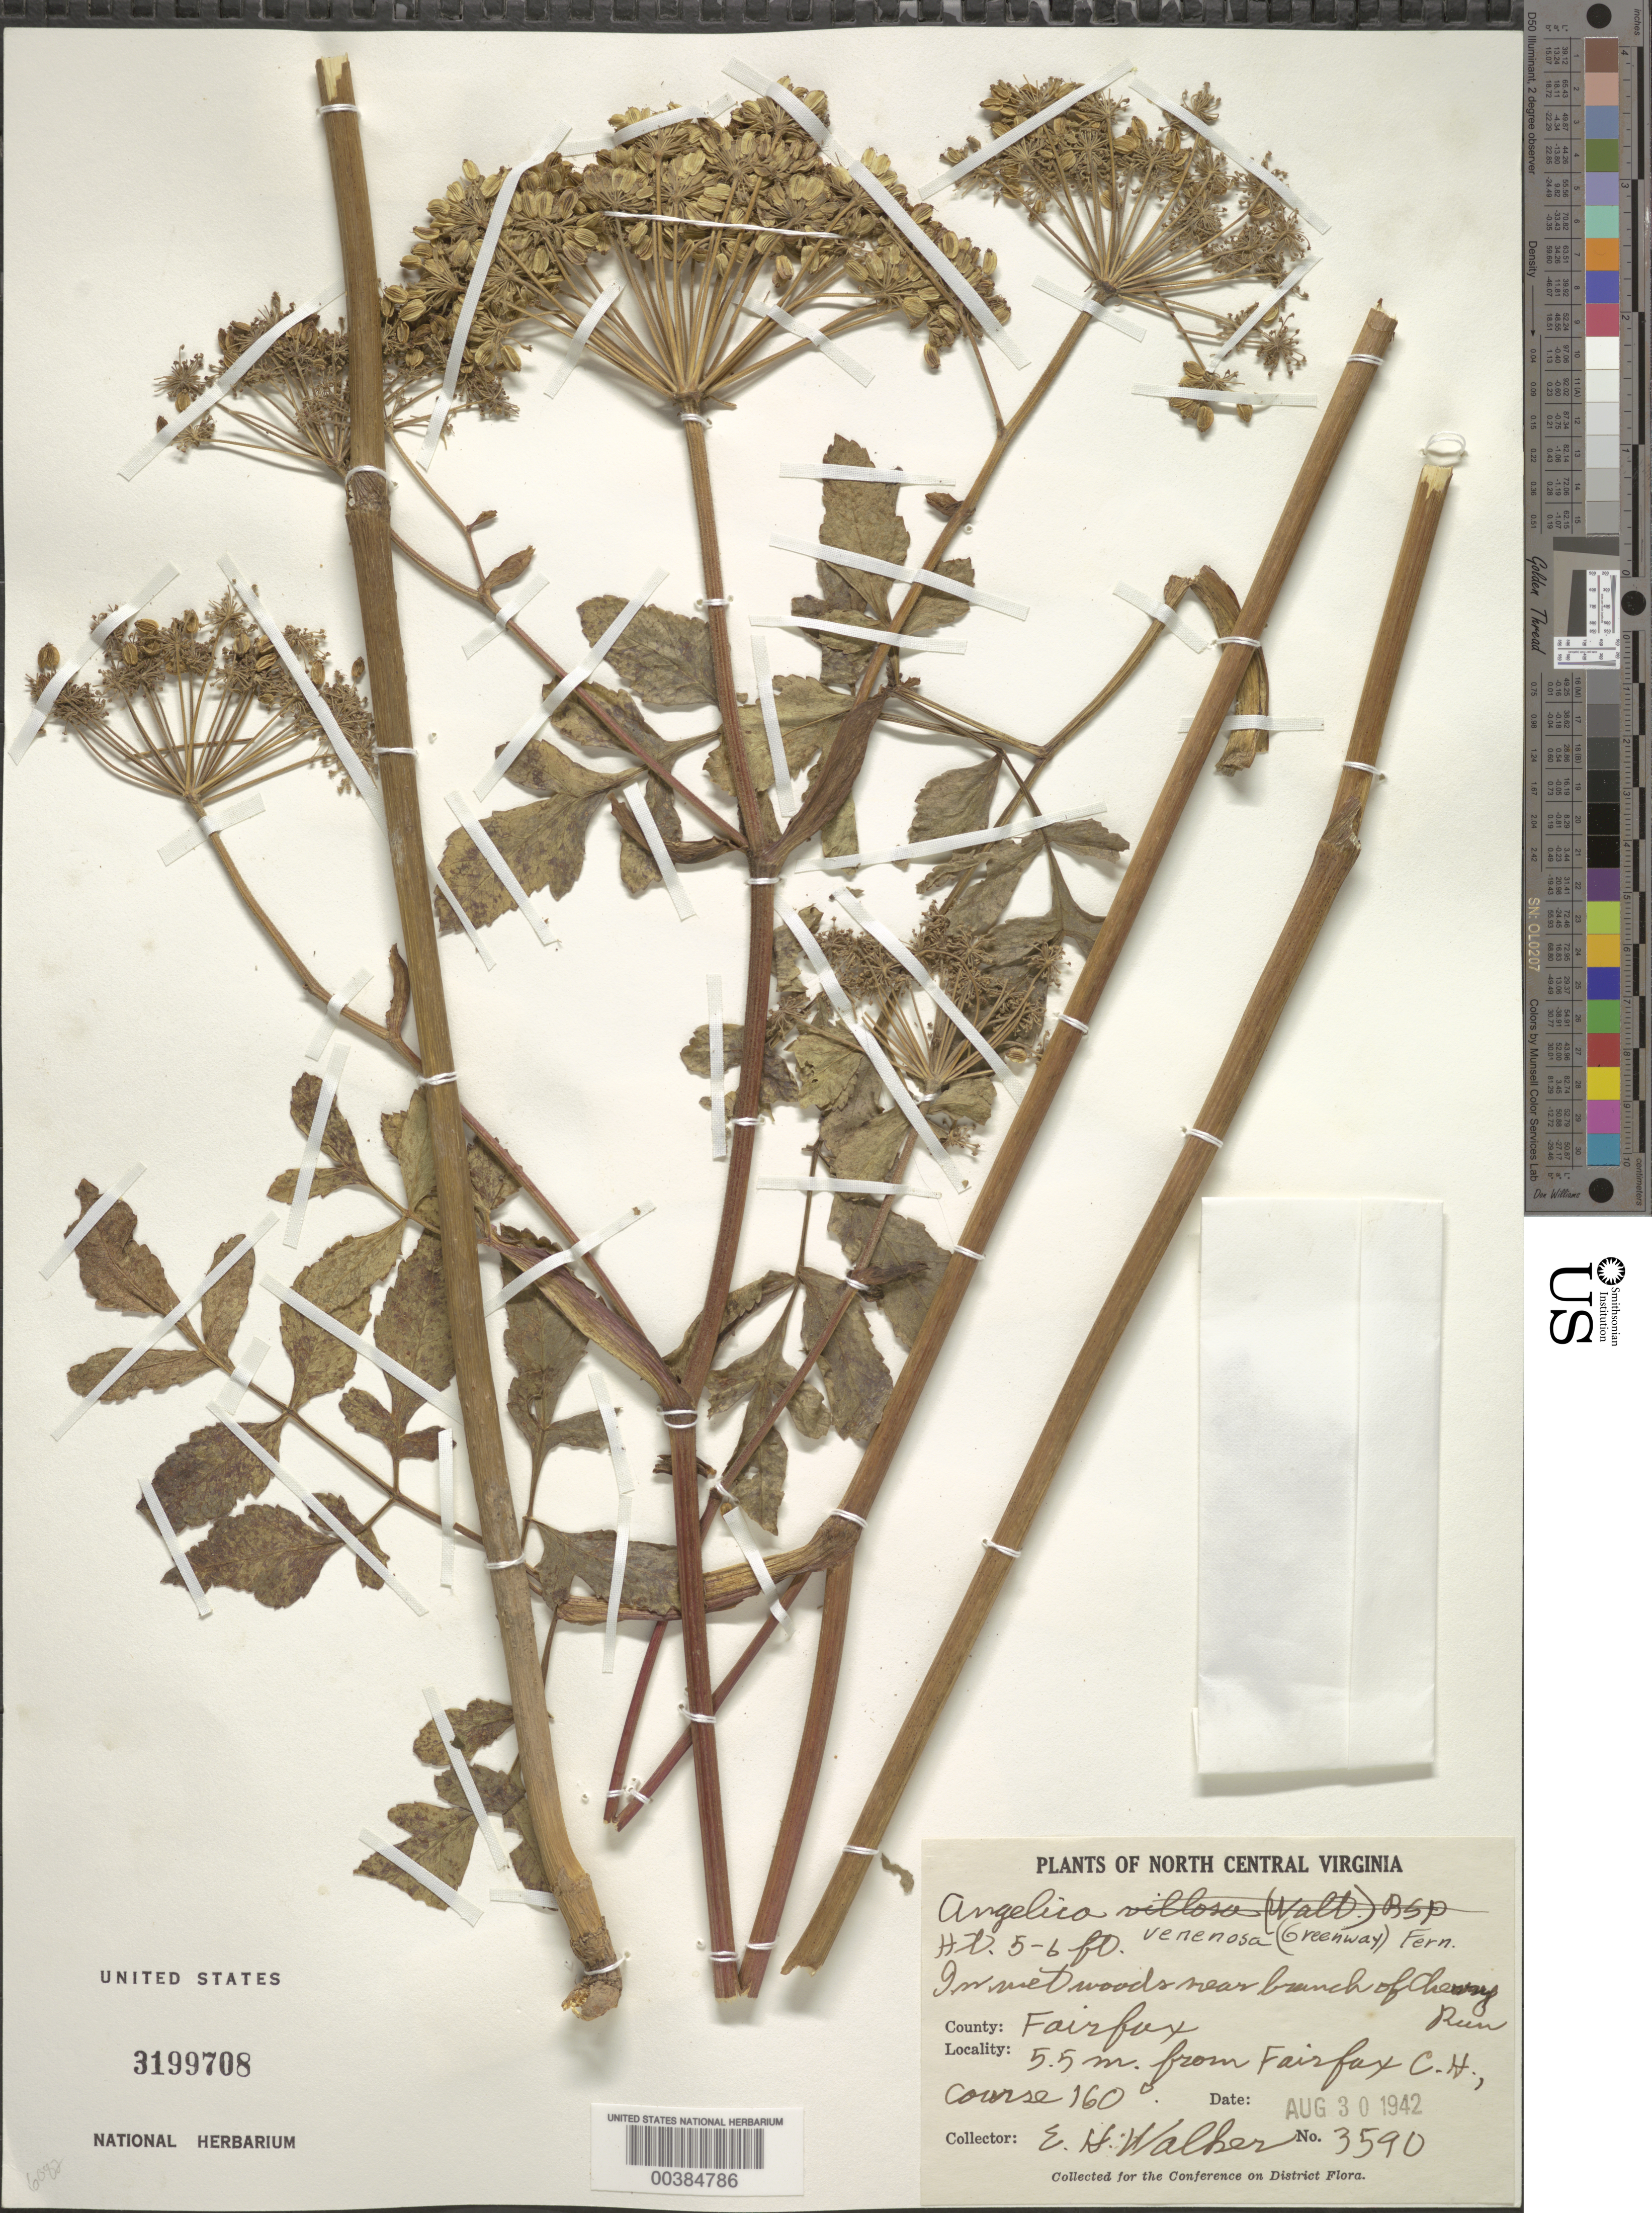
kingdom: Plantae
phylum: Tracheophyta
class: Magnoliopsida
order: Apiales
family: Apiaceae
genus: Angelica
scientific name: Angelica venenosa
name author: (Greenway) Fernald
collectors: E. H. Walker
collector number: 3590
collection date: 1942-08-30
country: United States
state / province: Virginia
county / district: Fairfax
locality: North Central Virginia. In wet woods near branch of Cherry Run. County: Fairfax. 5.5 m. from Fairax C.H., course 160°.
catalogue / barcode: US 3199708